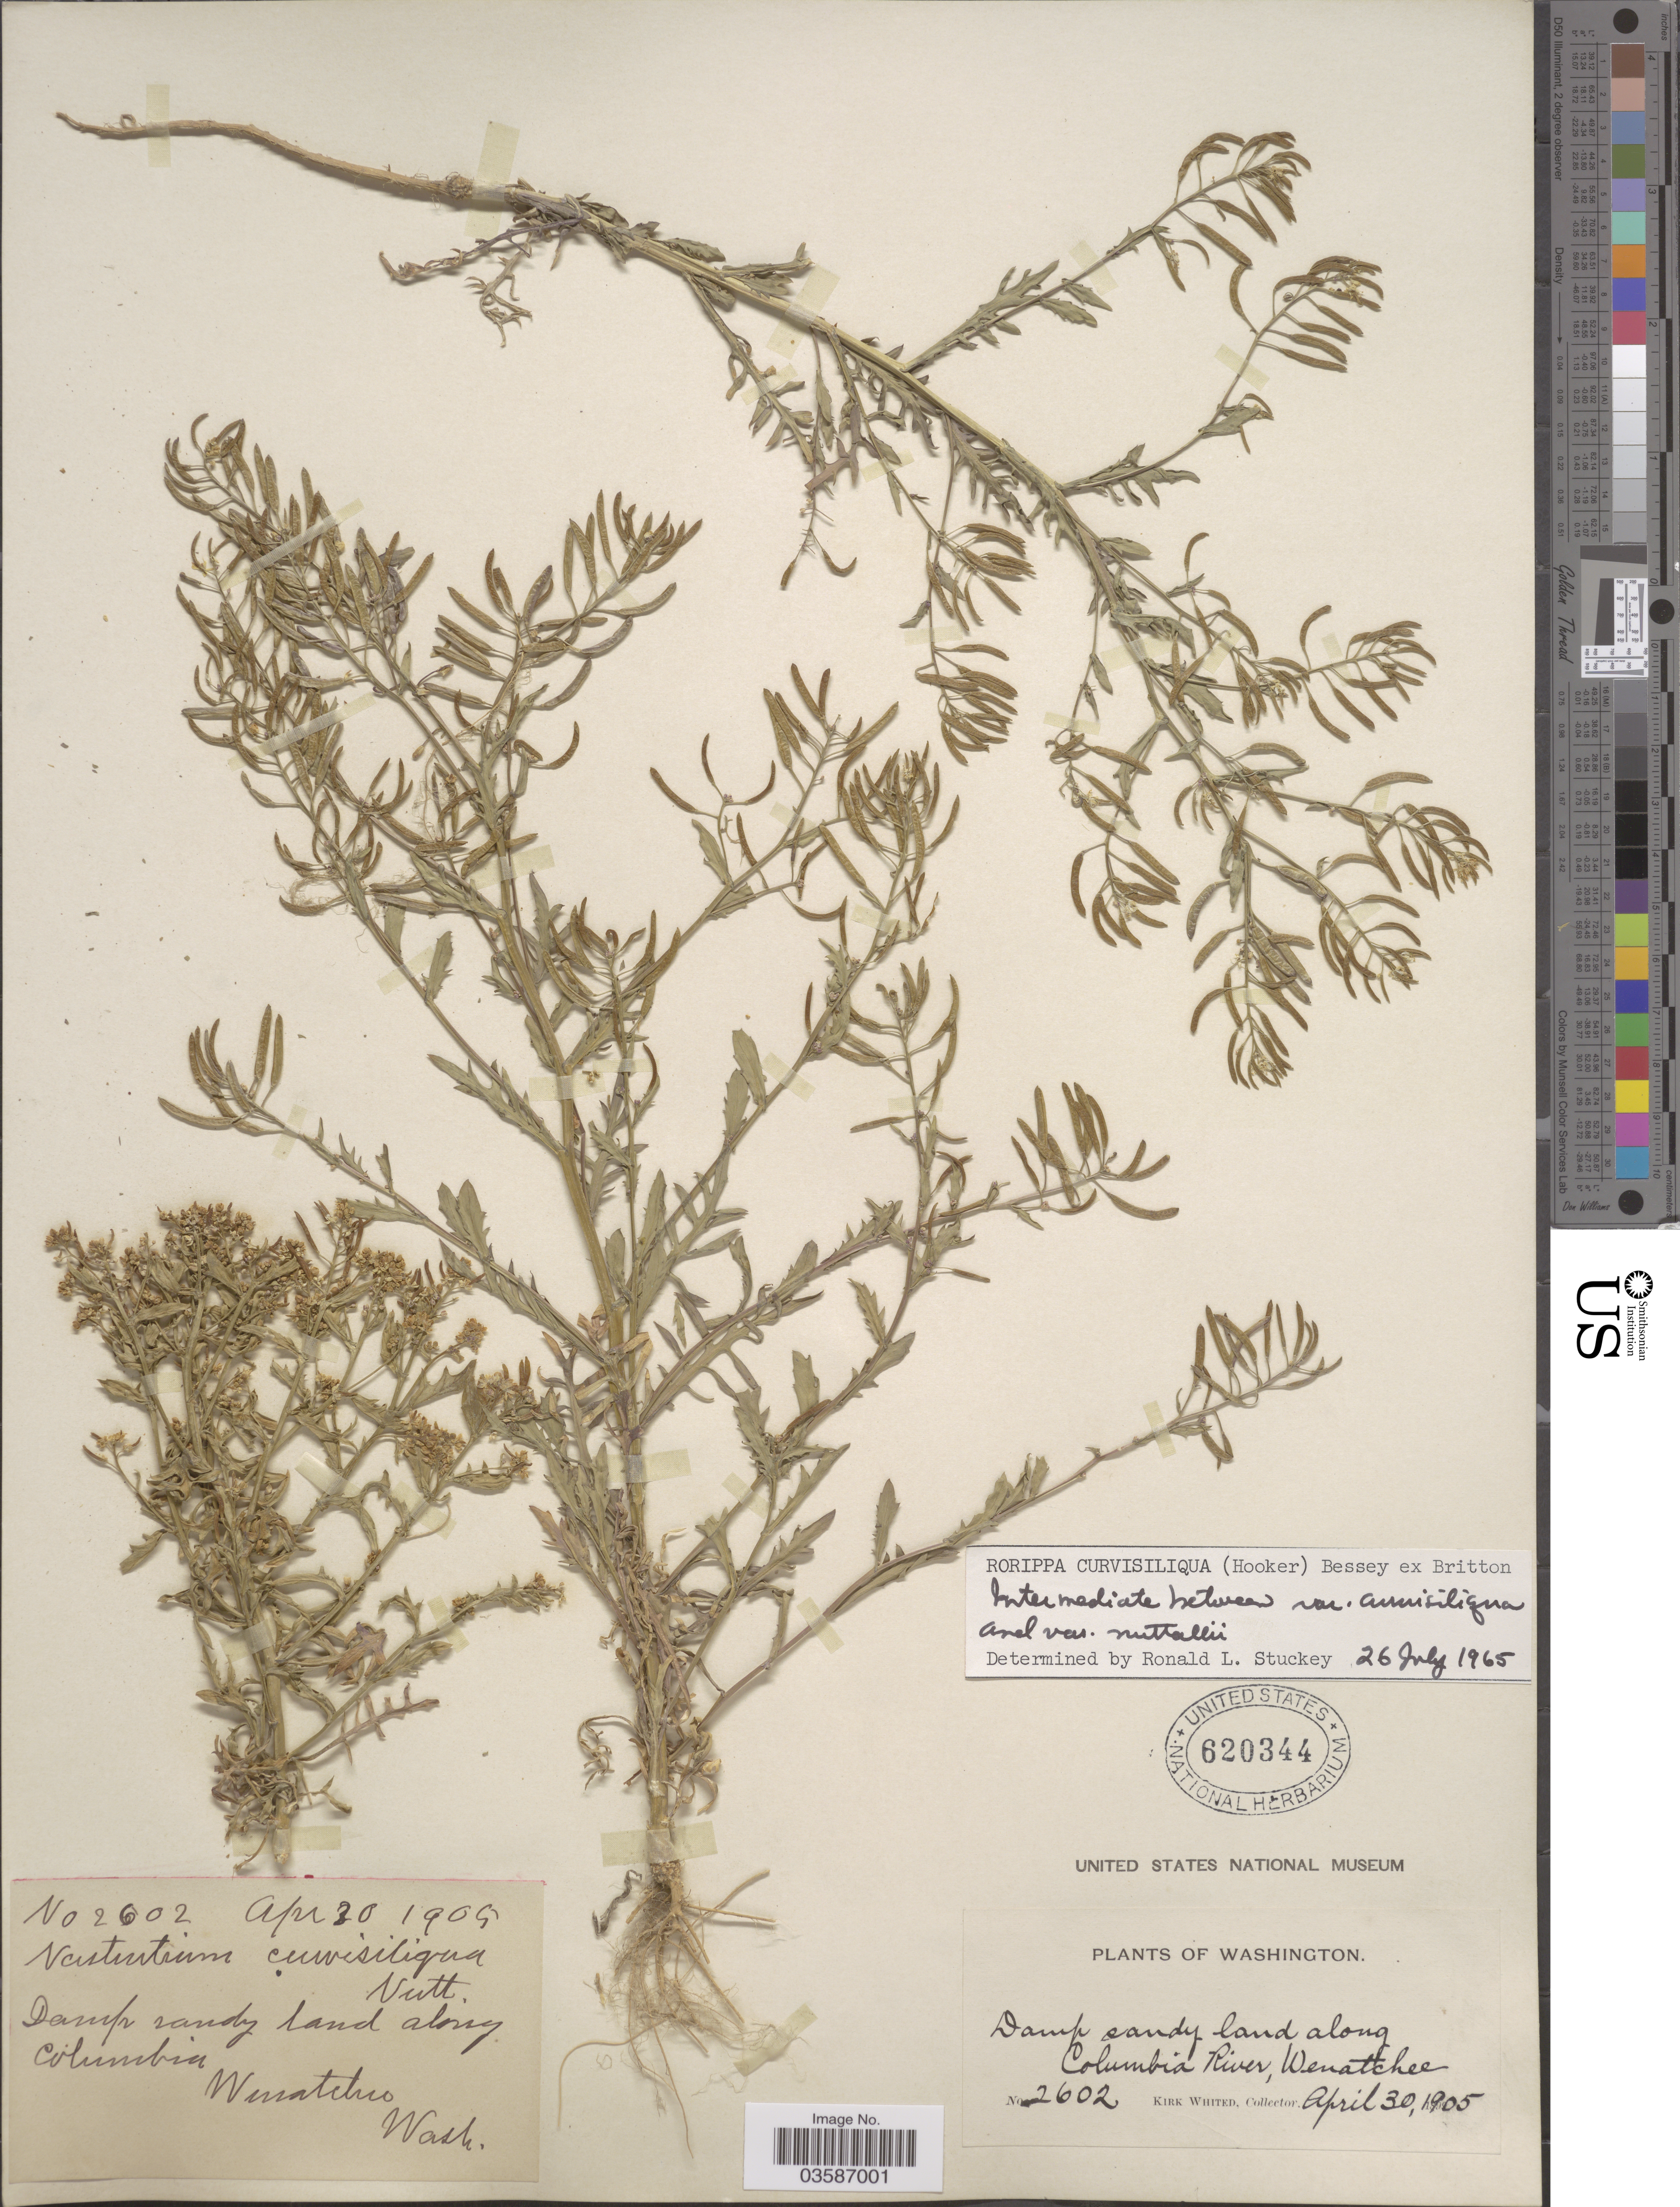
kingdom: Plantae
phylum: Tracheophyta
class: Magnoliopsida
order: Brassicales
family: Brassicaceae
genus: Rorippa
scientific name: Rorippa curvisiliqua var. nuttallii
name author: (S. Watson) Stuckey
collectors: K. Whited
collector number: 2602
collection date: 1905-04-30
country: United States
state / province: Washington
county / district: Chelan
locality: Along Columbia River, Wenatchee.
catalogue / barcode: US 620344